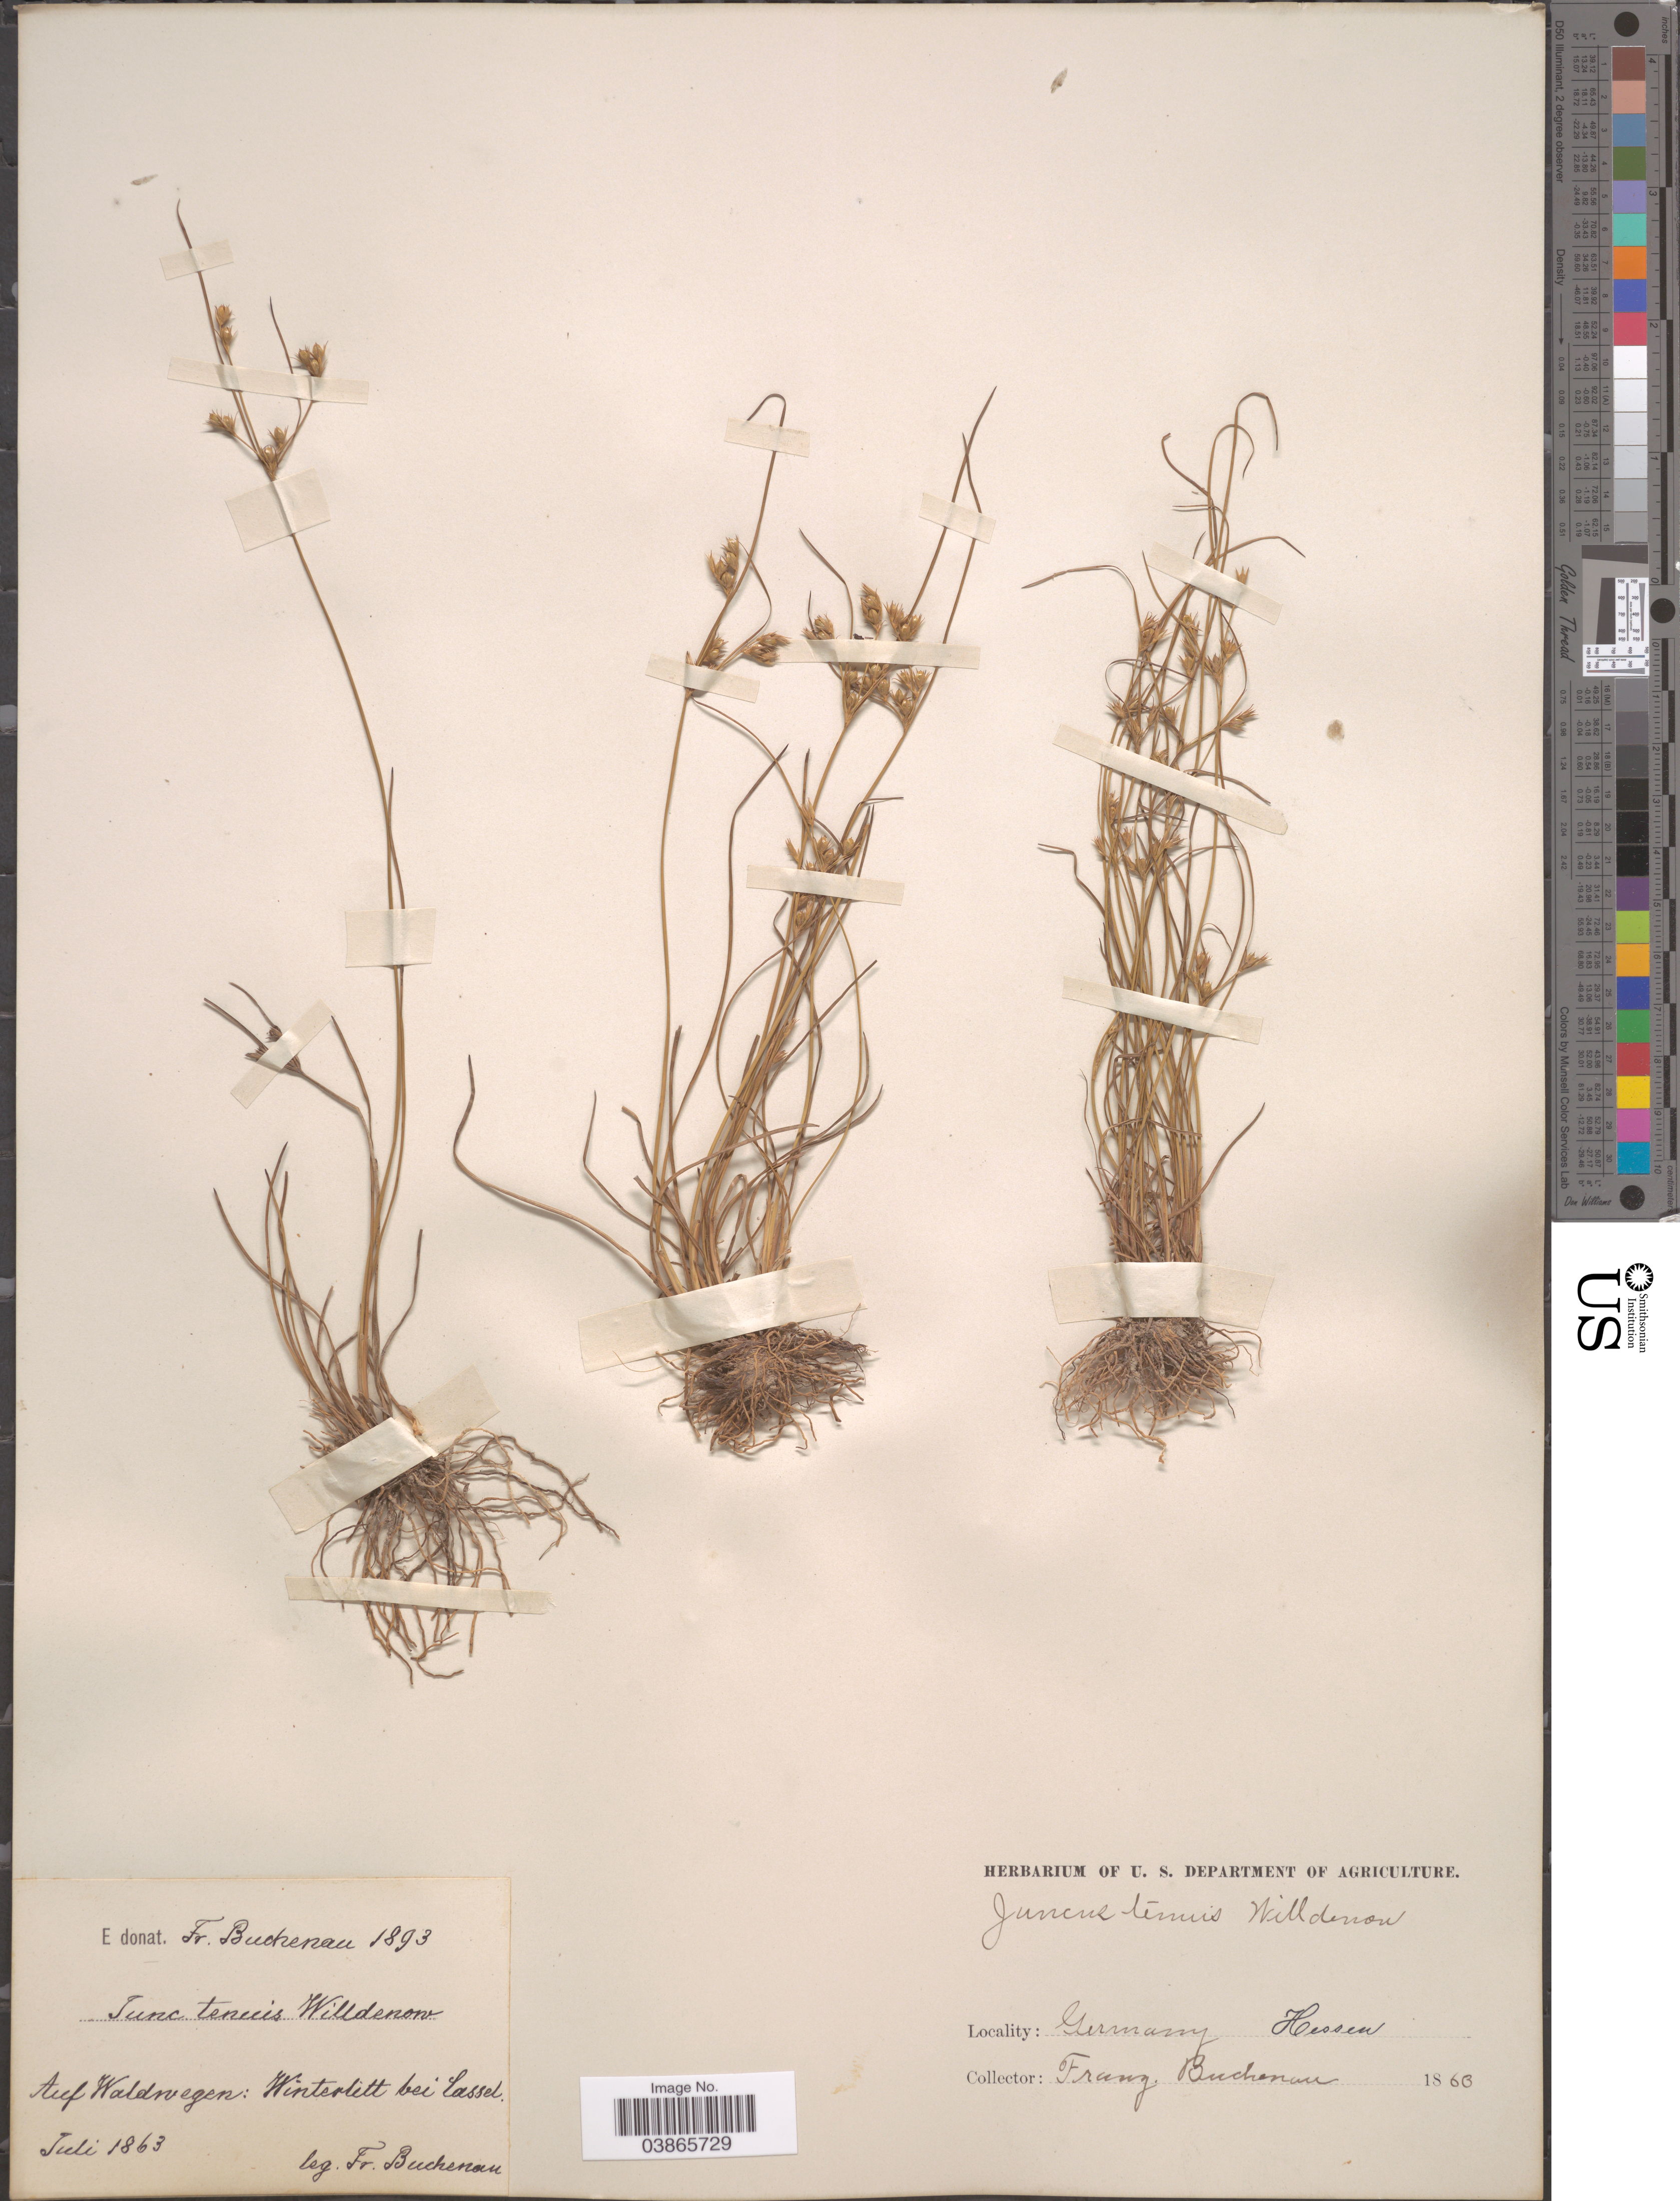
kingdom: Plantae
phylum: Tracheophyta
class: Liliopsida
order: Poales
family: Juncaceae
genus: Juncus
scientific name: Juncus tenuis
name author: Willd.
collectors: F. Buchenau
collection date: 1863-07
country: Germany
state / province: Hesse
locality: Auf Waldwegen: Winterlett bei Cassel [interpreted].